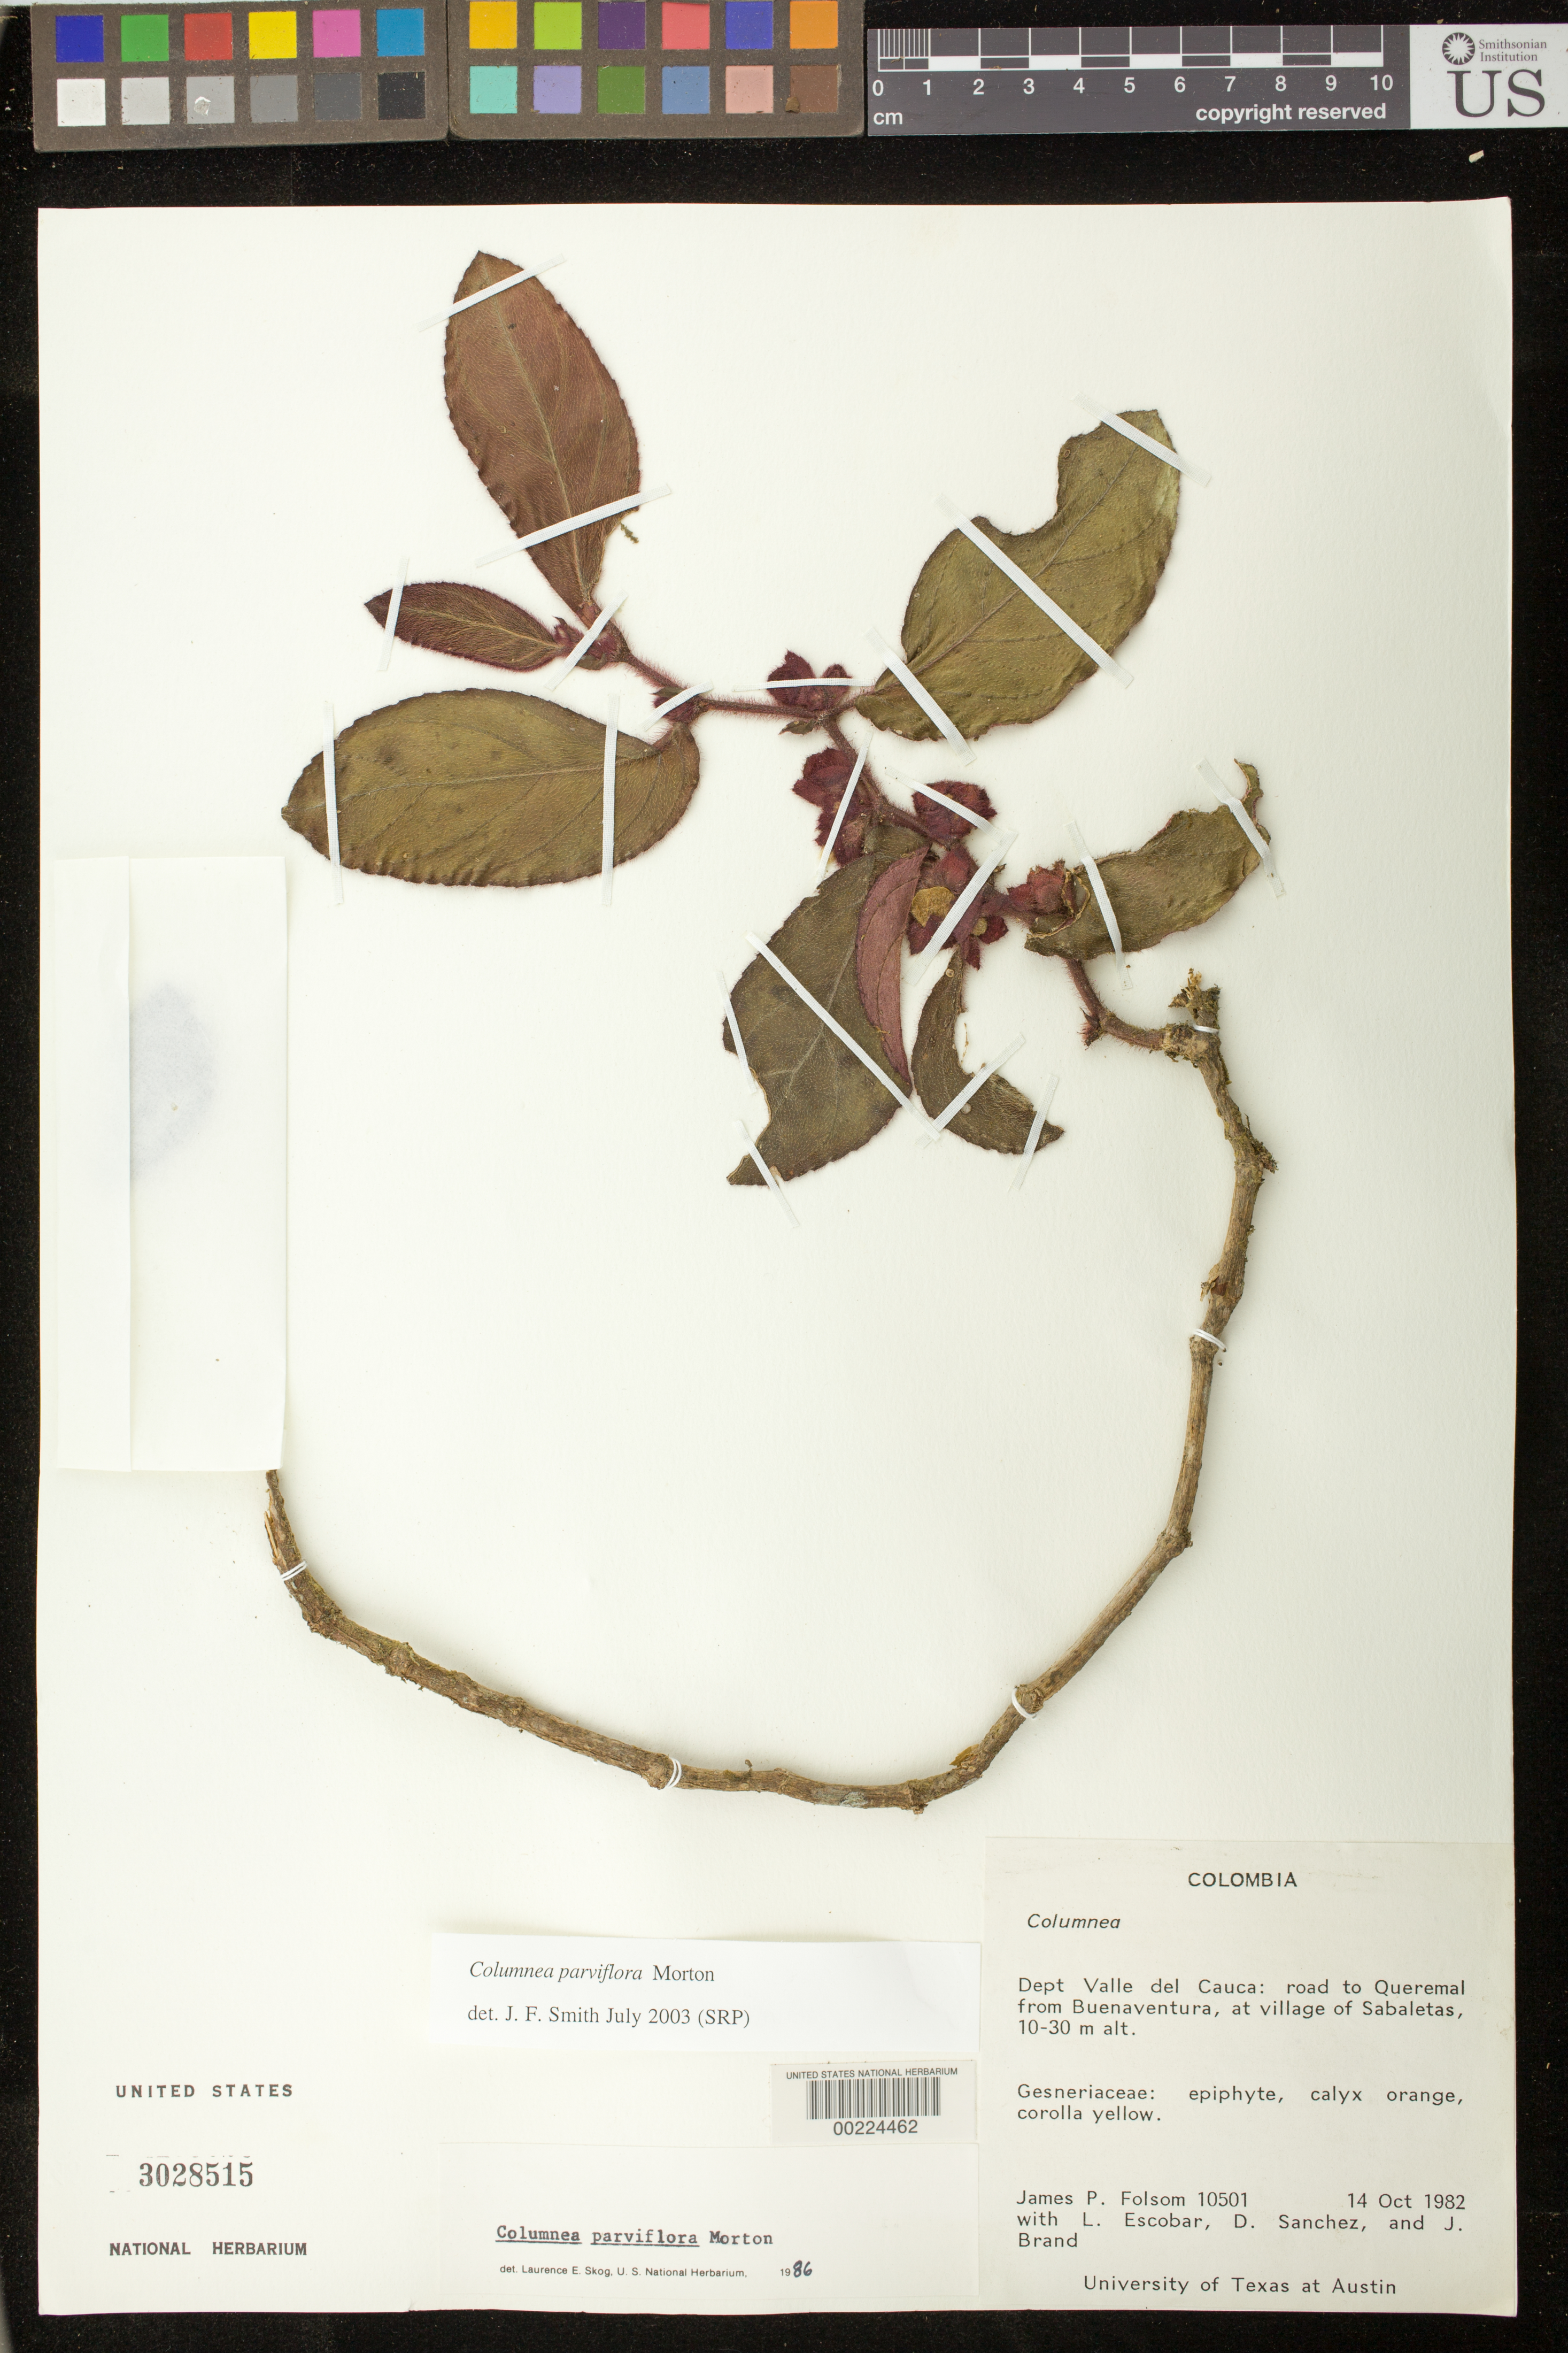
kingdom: Plantae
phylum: Tracheophyta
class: Magnoliopsida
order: Lamiales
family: Gesneriaceae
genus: Columnea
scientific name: Columnea herthae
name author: Mansf.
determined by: Clark, J. L.; Skog, Laurence E.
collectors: J. P. Folsom, L. K. de Escobar, D. Sanchez & J. Brand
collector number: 10501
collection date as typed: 14 Oct 1982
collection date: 1982-10-14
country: Colombia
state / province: Valle del Cauca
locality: Road to Queremal from Buenaventura, at village of Sabaletas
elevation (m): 10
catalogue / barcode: US 3028515